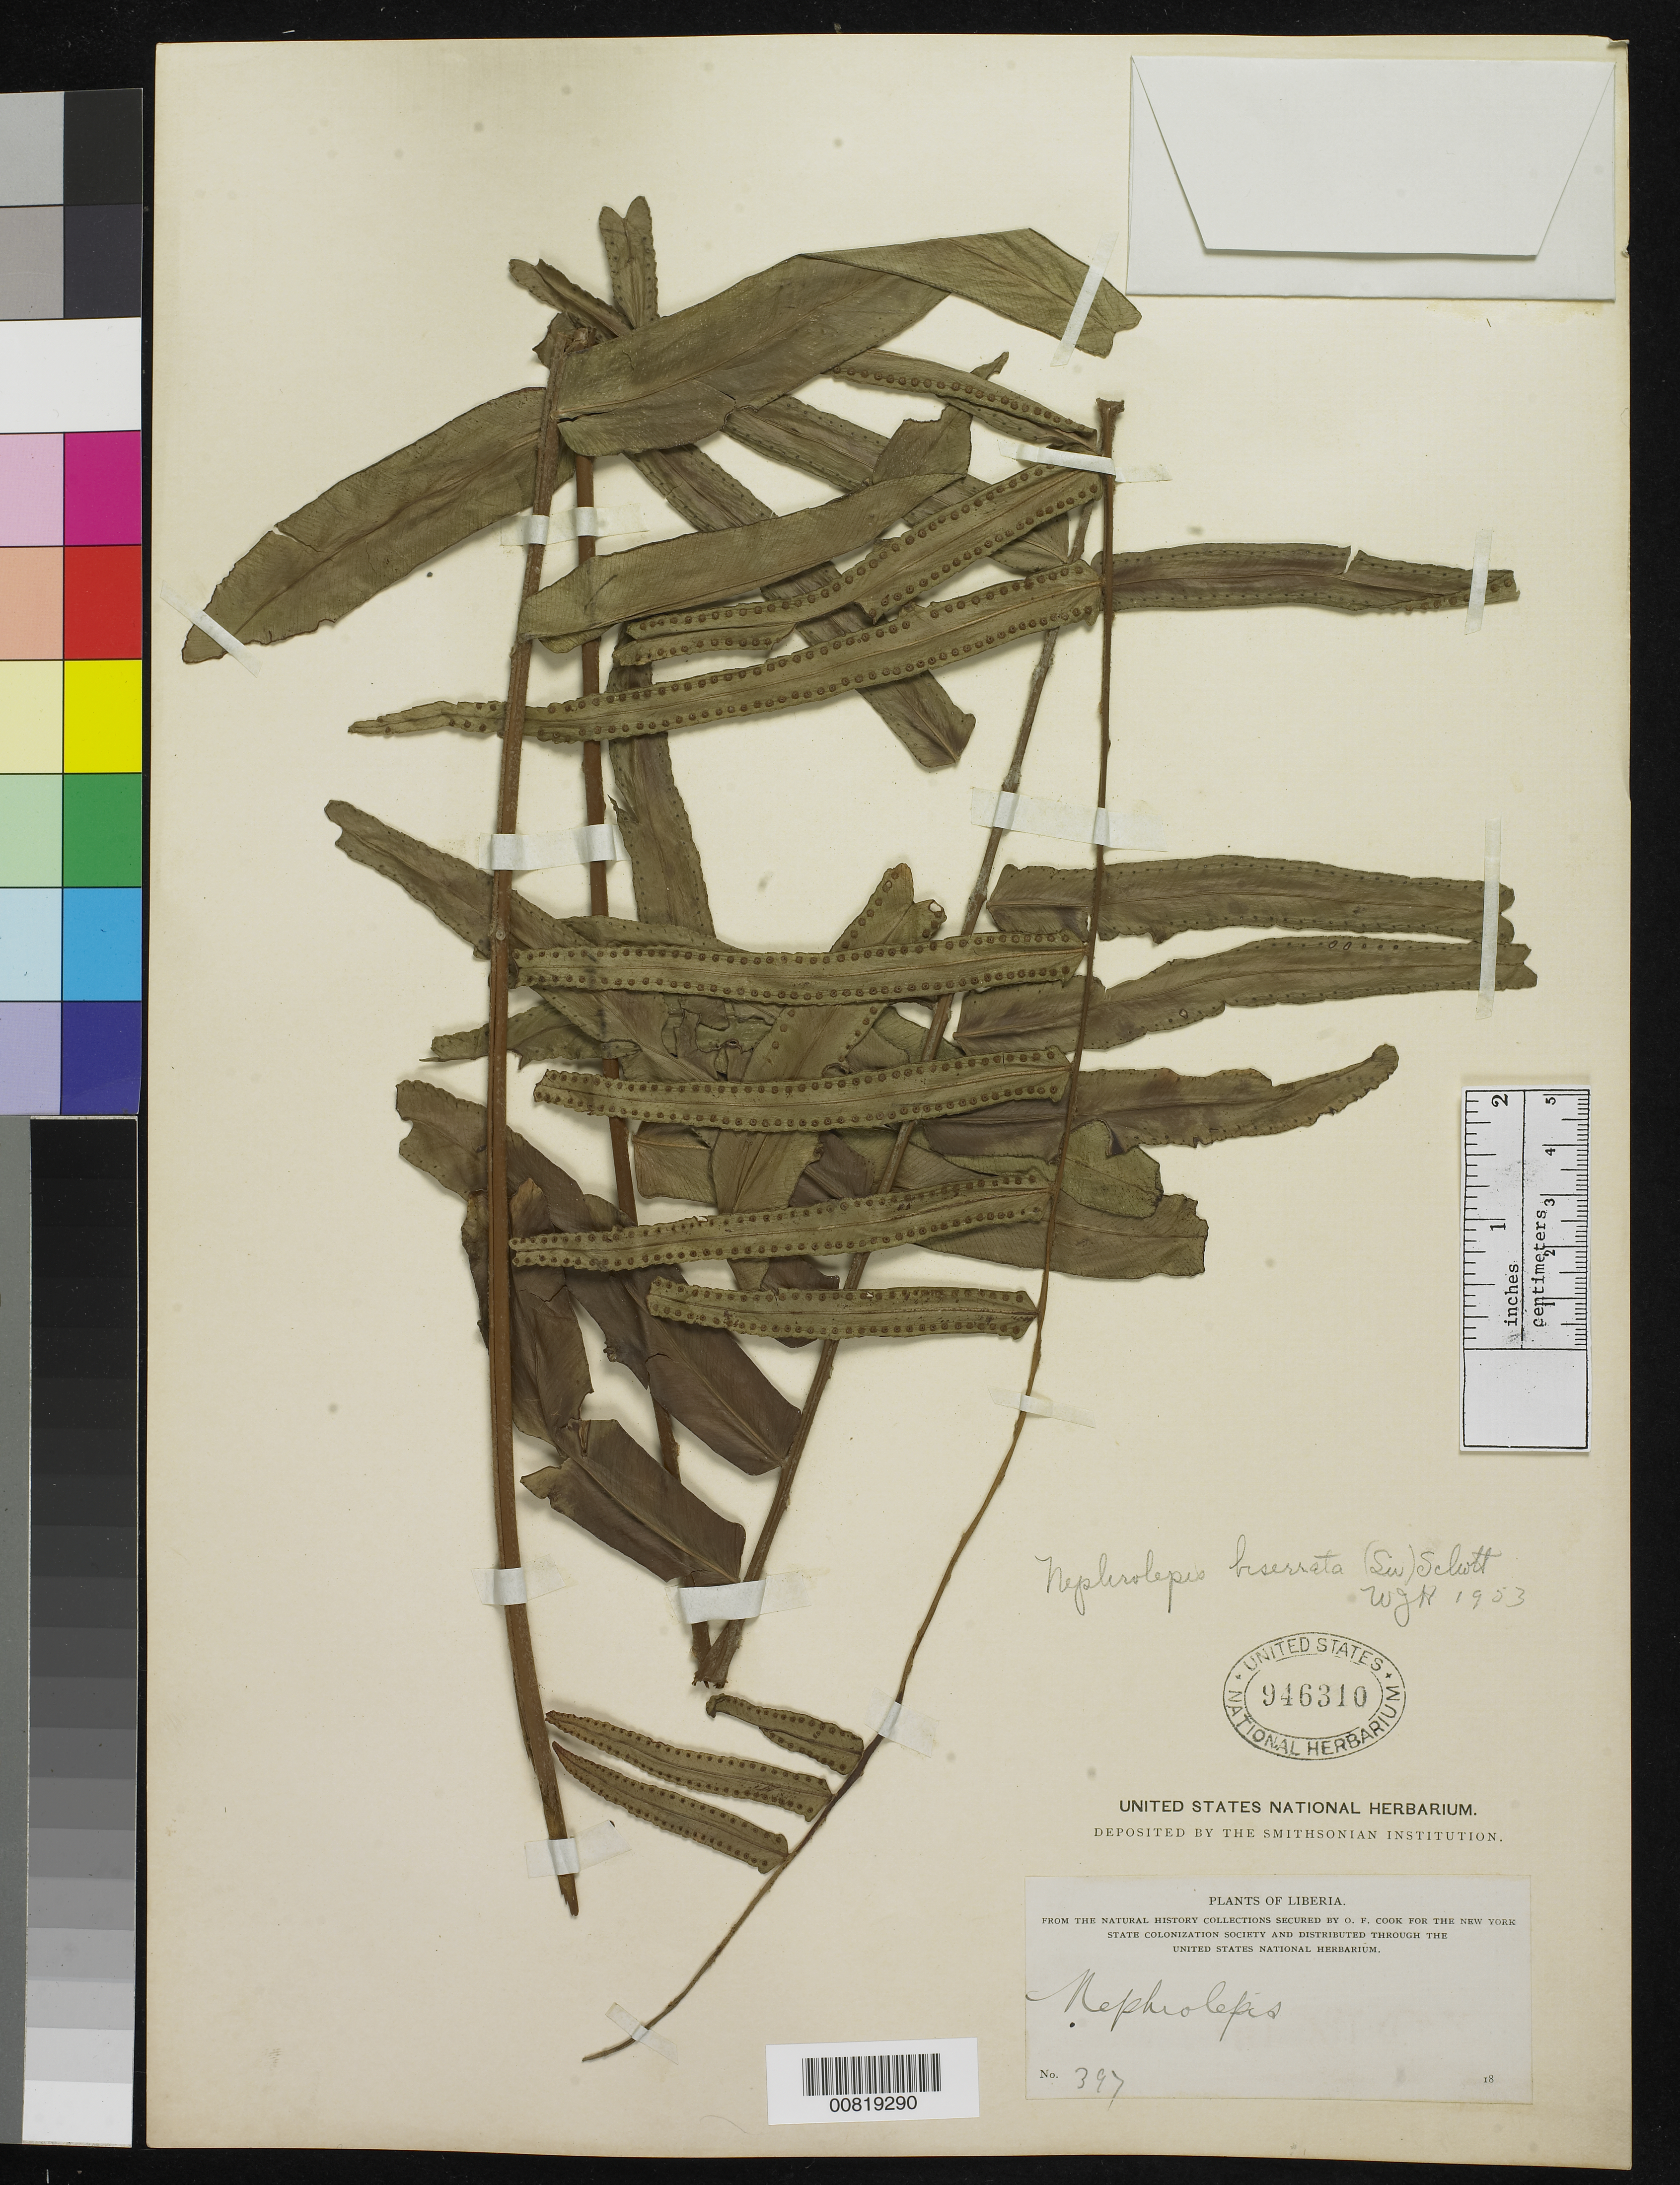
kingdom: Plantae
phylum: Tracheophyta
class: Polypodiopsida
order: Polypodiales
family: Nephrolepidaceae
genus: Nephrolepis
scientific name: Nephrolepis biserrata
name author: (Sw.) Schott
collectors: O. F. Cook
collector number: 397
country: Liberia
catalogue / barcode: US 946310